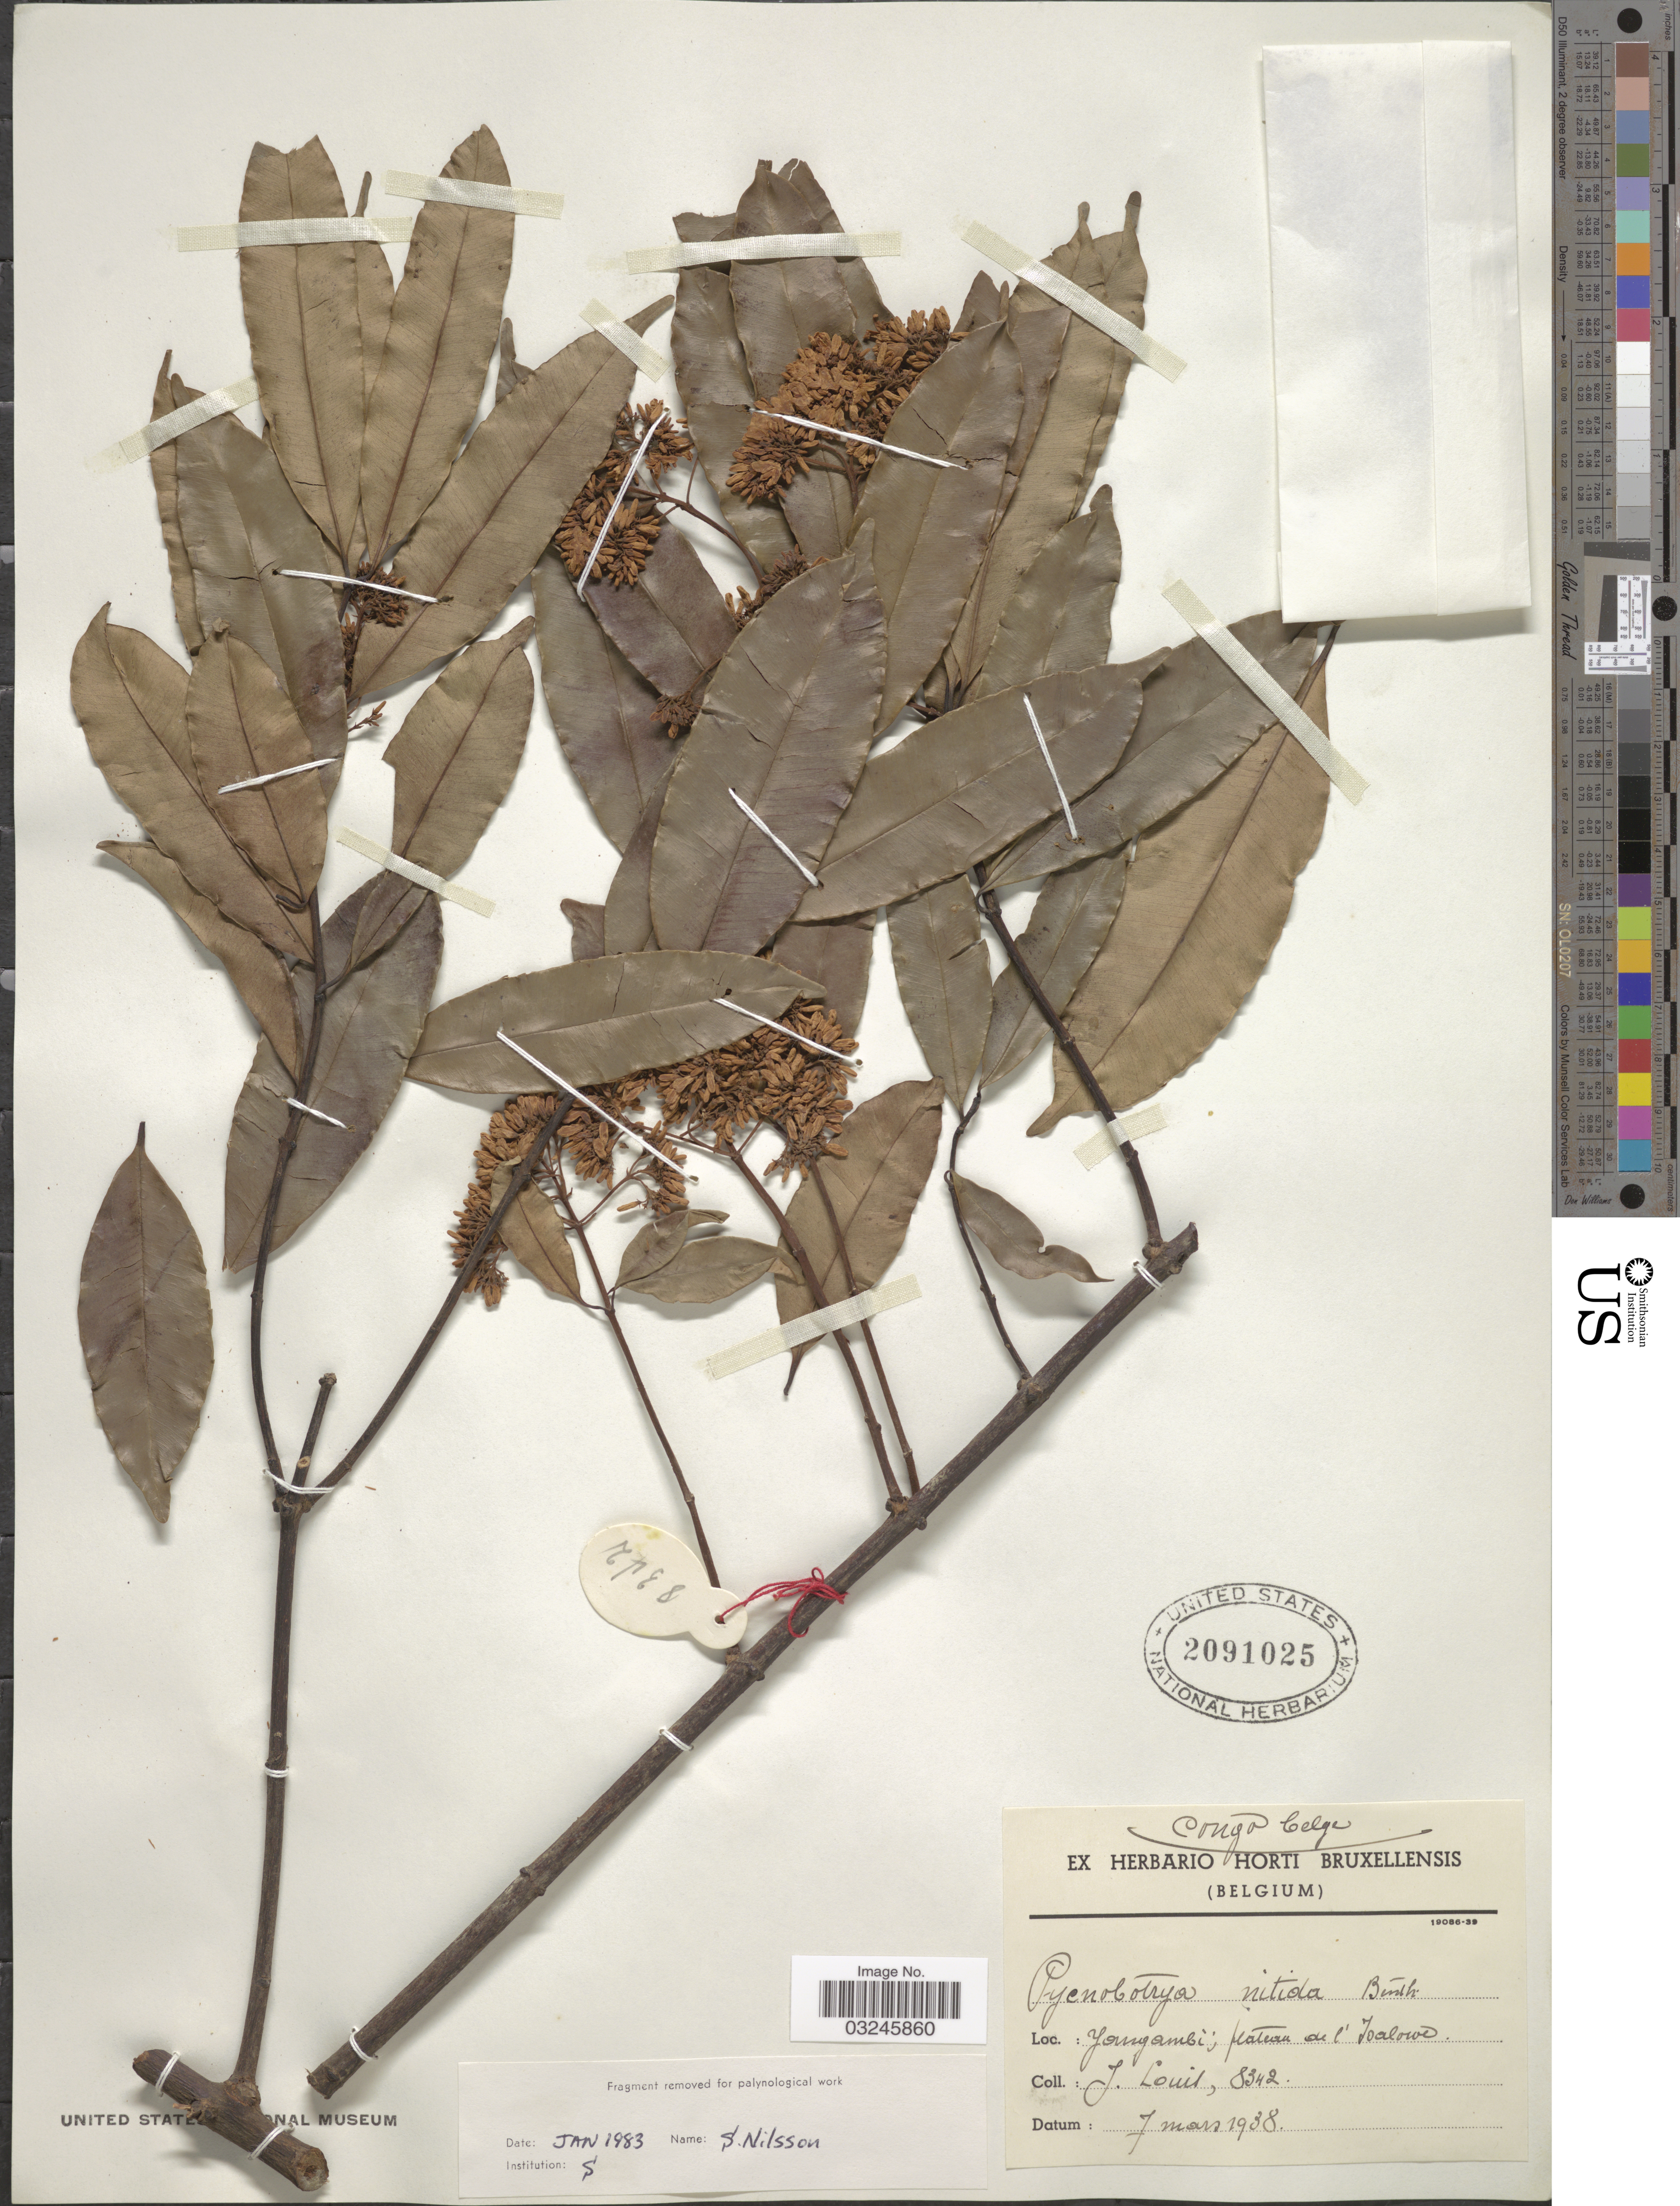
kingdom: Plantae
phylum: Tracheophyta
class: Magnoliopsida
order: Gentianales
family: Apocynaceae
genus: Pycnobotrya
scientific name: Pycnobotrya nitida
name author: Benth.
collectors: J. Louis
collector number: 8342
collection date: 1938-03-07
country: Congo, Democratic Republic of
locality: Congo Belge, Yangambi; plateau de l'Isalowe.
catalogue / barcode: US 2091025